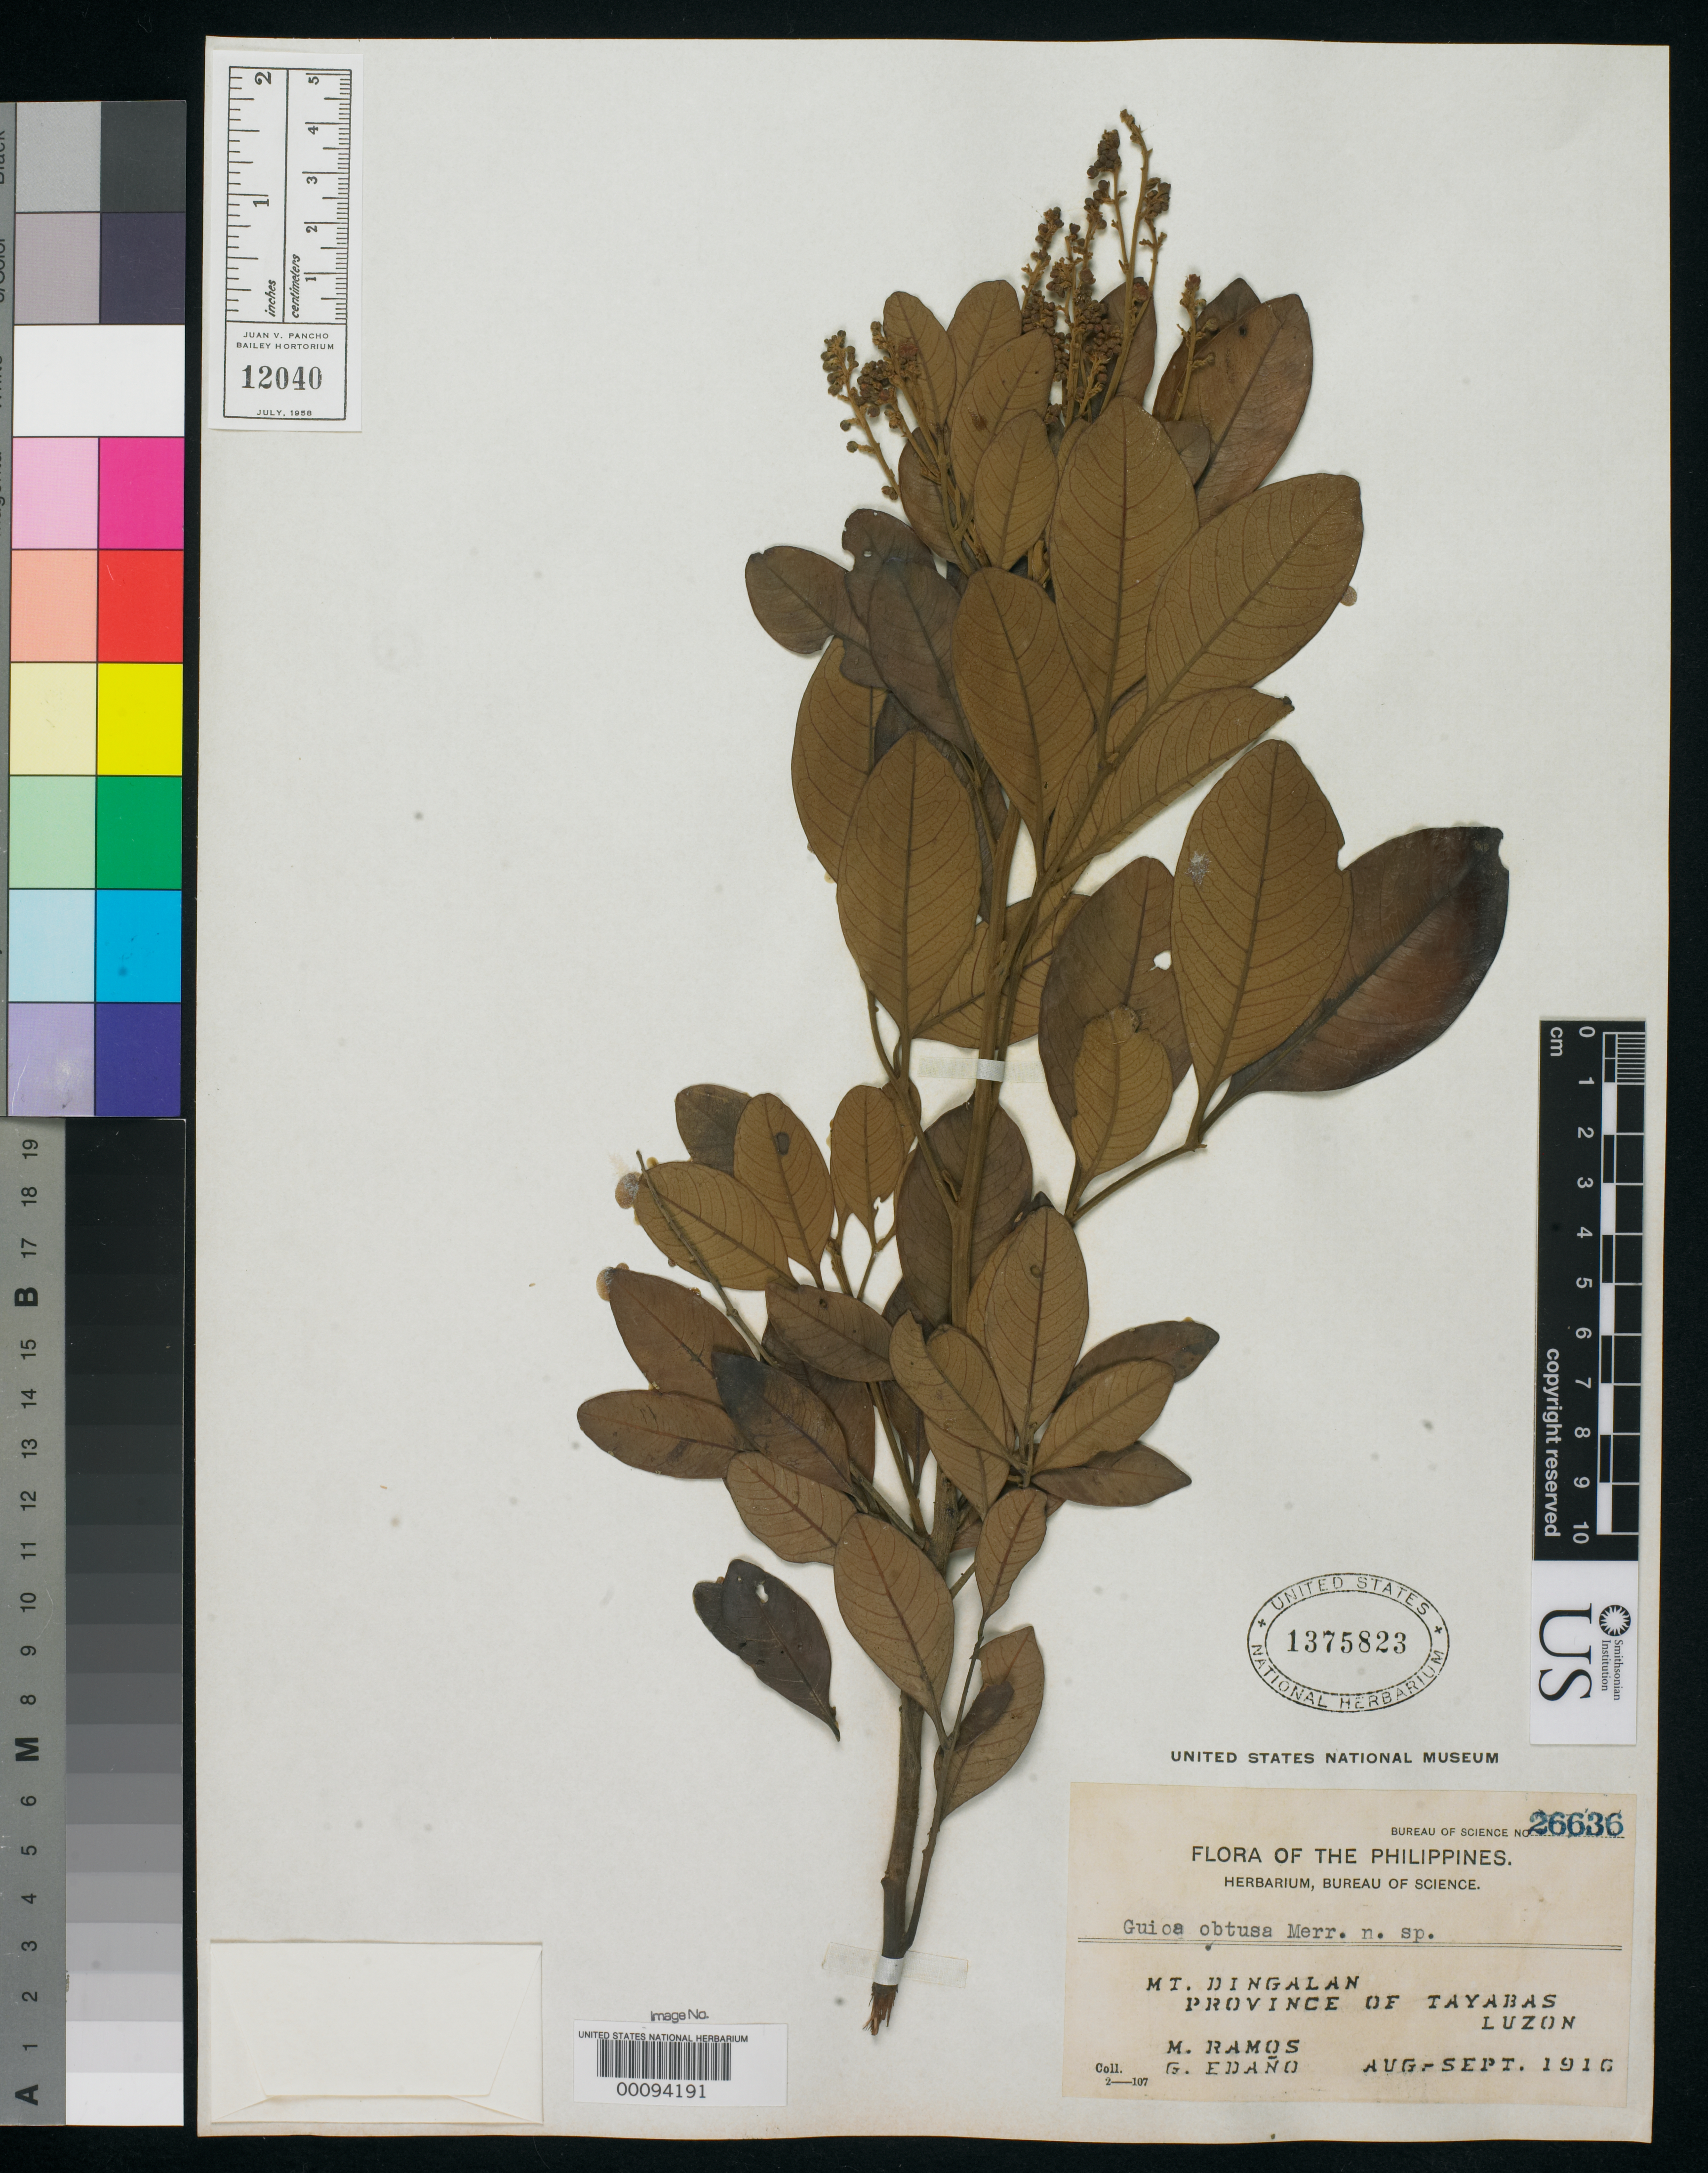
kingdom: Plantae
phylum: Tracheophyta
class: Magnoliopsida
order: Sapindales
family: Sapindaceae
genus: Guioa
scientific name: Guioa obtusa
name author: Merr.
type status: Isotype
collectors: M. Ramos & G. E. Edaño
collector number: Bur. Sci. 26636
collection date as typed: Sep 1916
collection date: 1916-09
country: Philippines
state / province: Calabarzon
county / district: Quezon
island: Luzon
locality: Mt. Dingalan. Tayabas.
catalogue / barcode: US 1375823